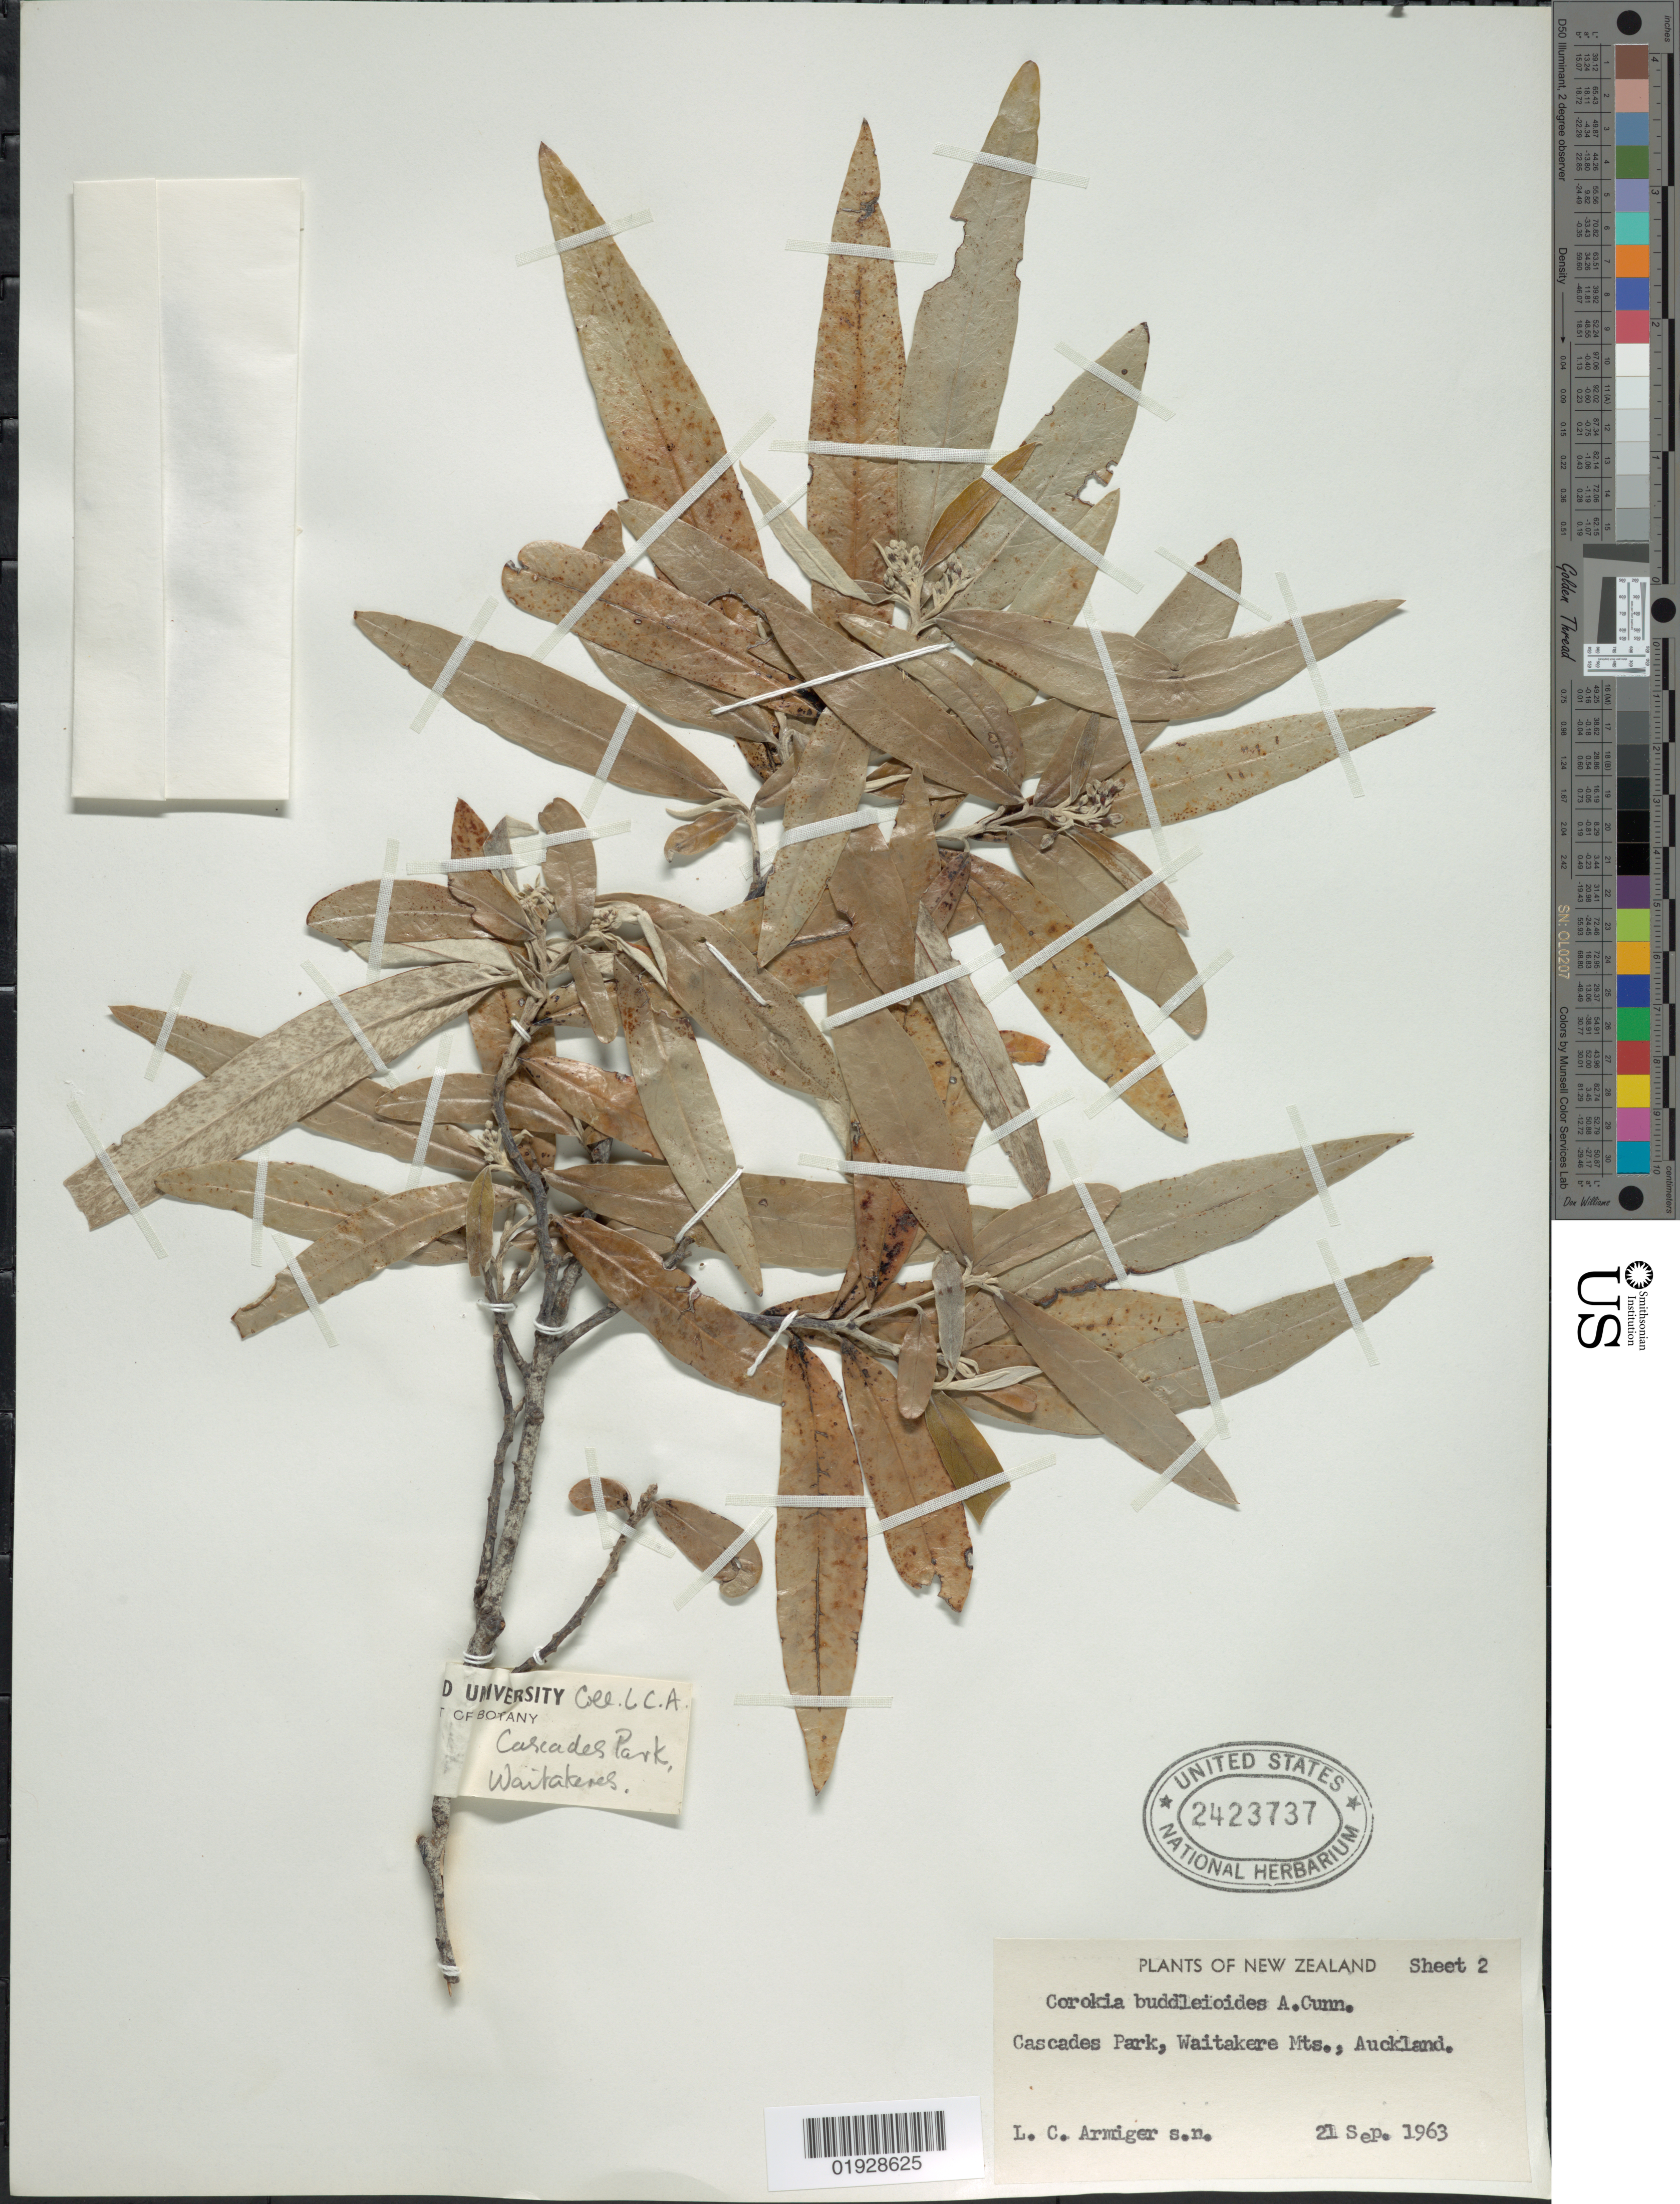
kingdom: Plantae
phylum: Tracheophyta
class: Magnoliopsida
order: Asterales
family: Argophyllaceae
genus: Corokia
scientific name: Corokia buddlejoides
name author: A. Cunn.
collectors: L. Armiger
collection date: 1963-09-21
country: New Zealand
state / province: Auckland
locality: Cascades Park, Waitakere Mts.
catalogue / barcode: US 2423737